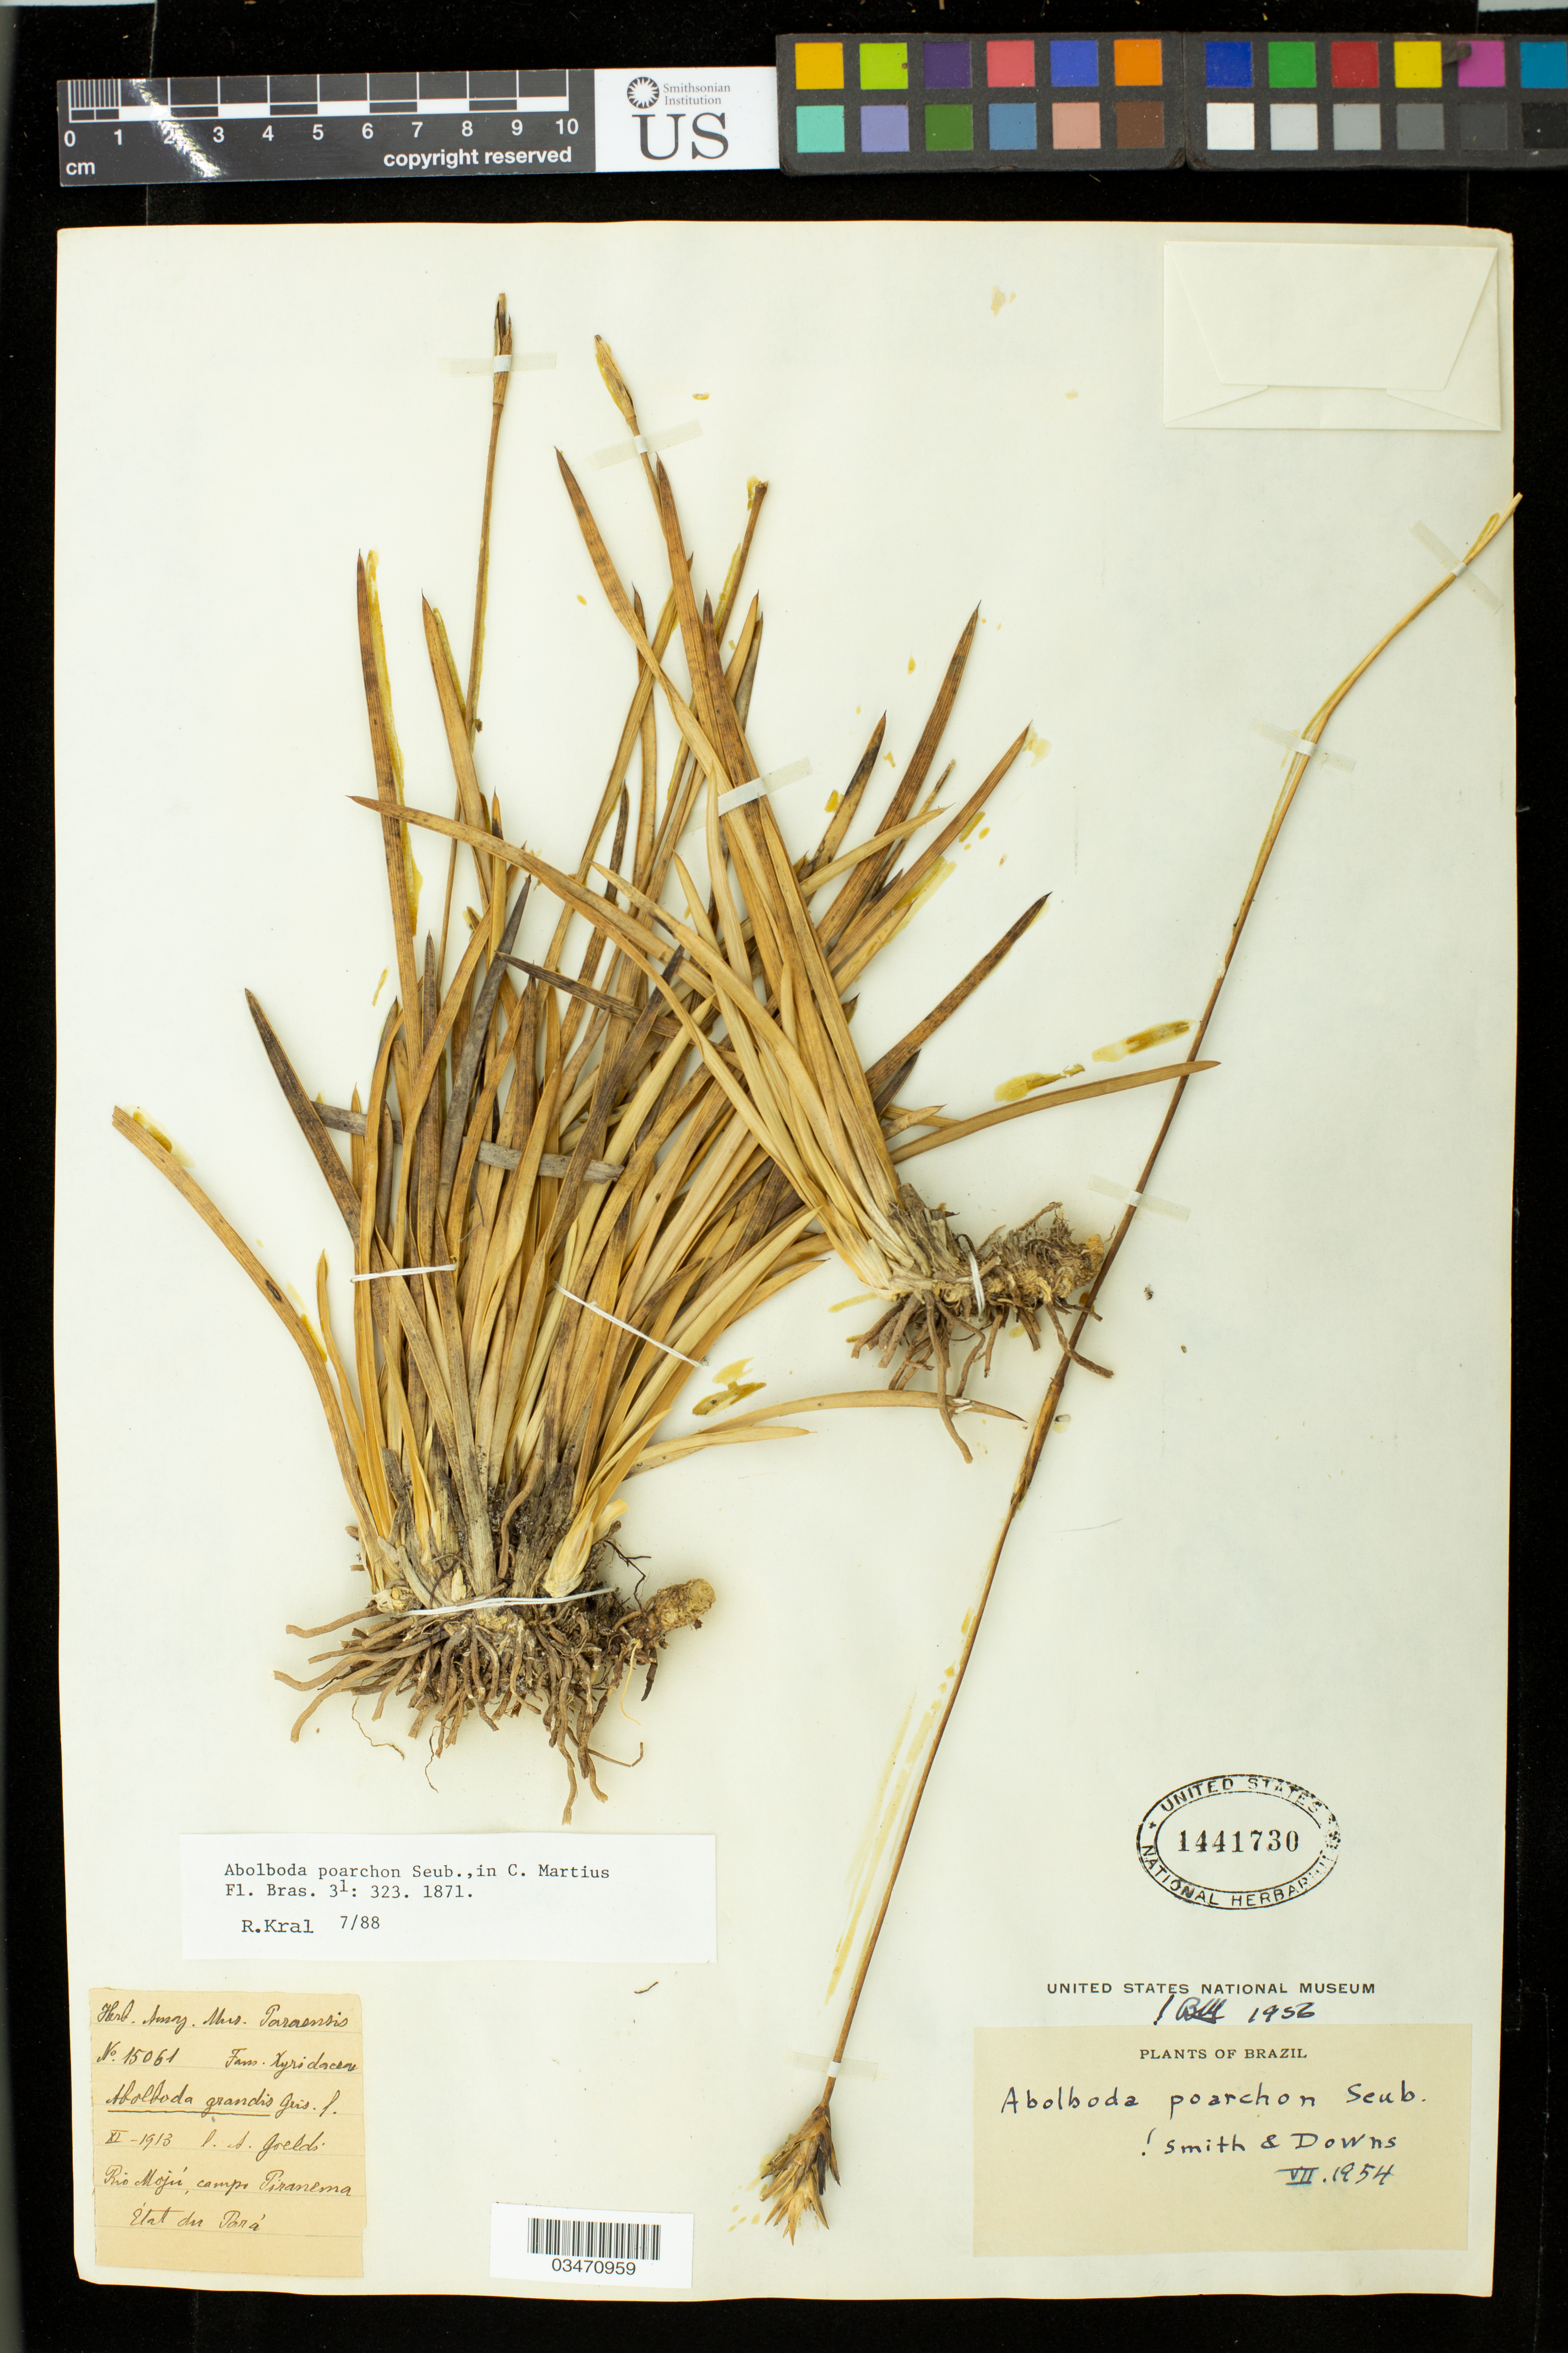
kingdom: Plantae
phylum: Tracheophyta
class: Liliopsida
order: Poales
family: Xyridaceae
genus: Abolboda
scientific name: Abolboda poarchon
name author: Seub.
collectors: E. Goeldi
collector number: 15061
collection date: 1913-11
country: Brazil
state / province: Pará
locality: Rio Mojú, campo Piranema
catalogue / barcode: US 1441730